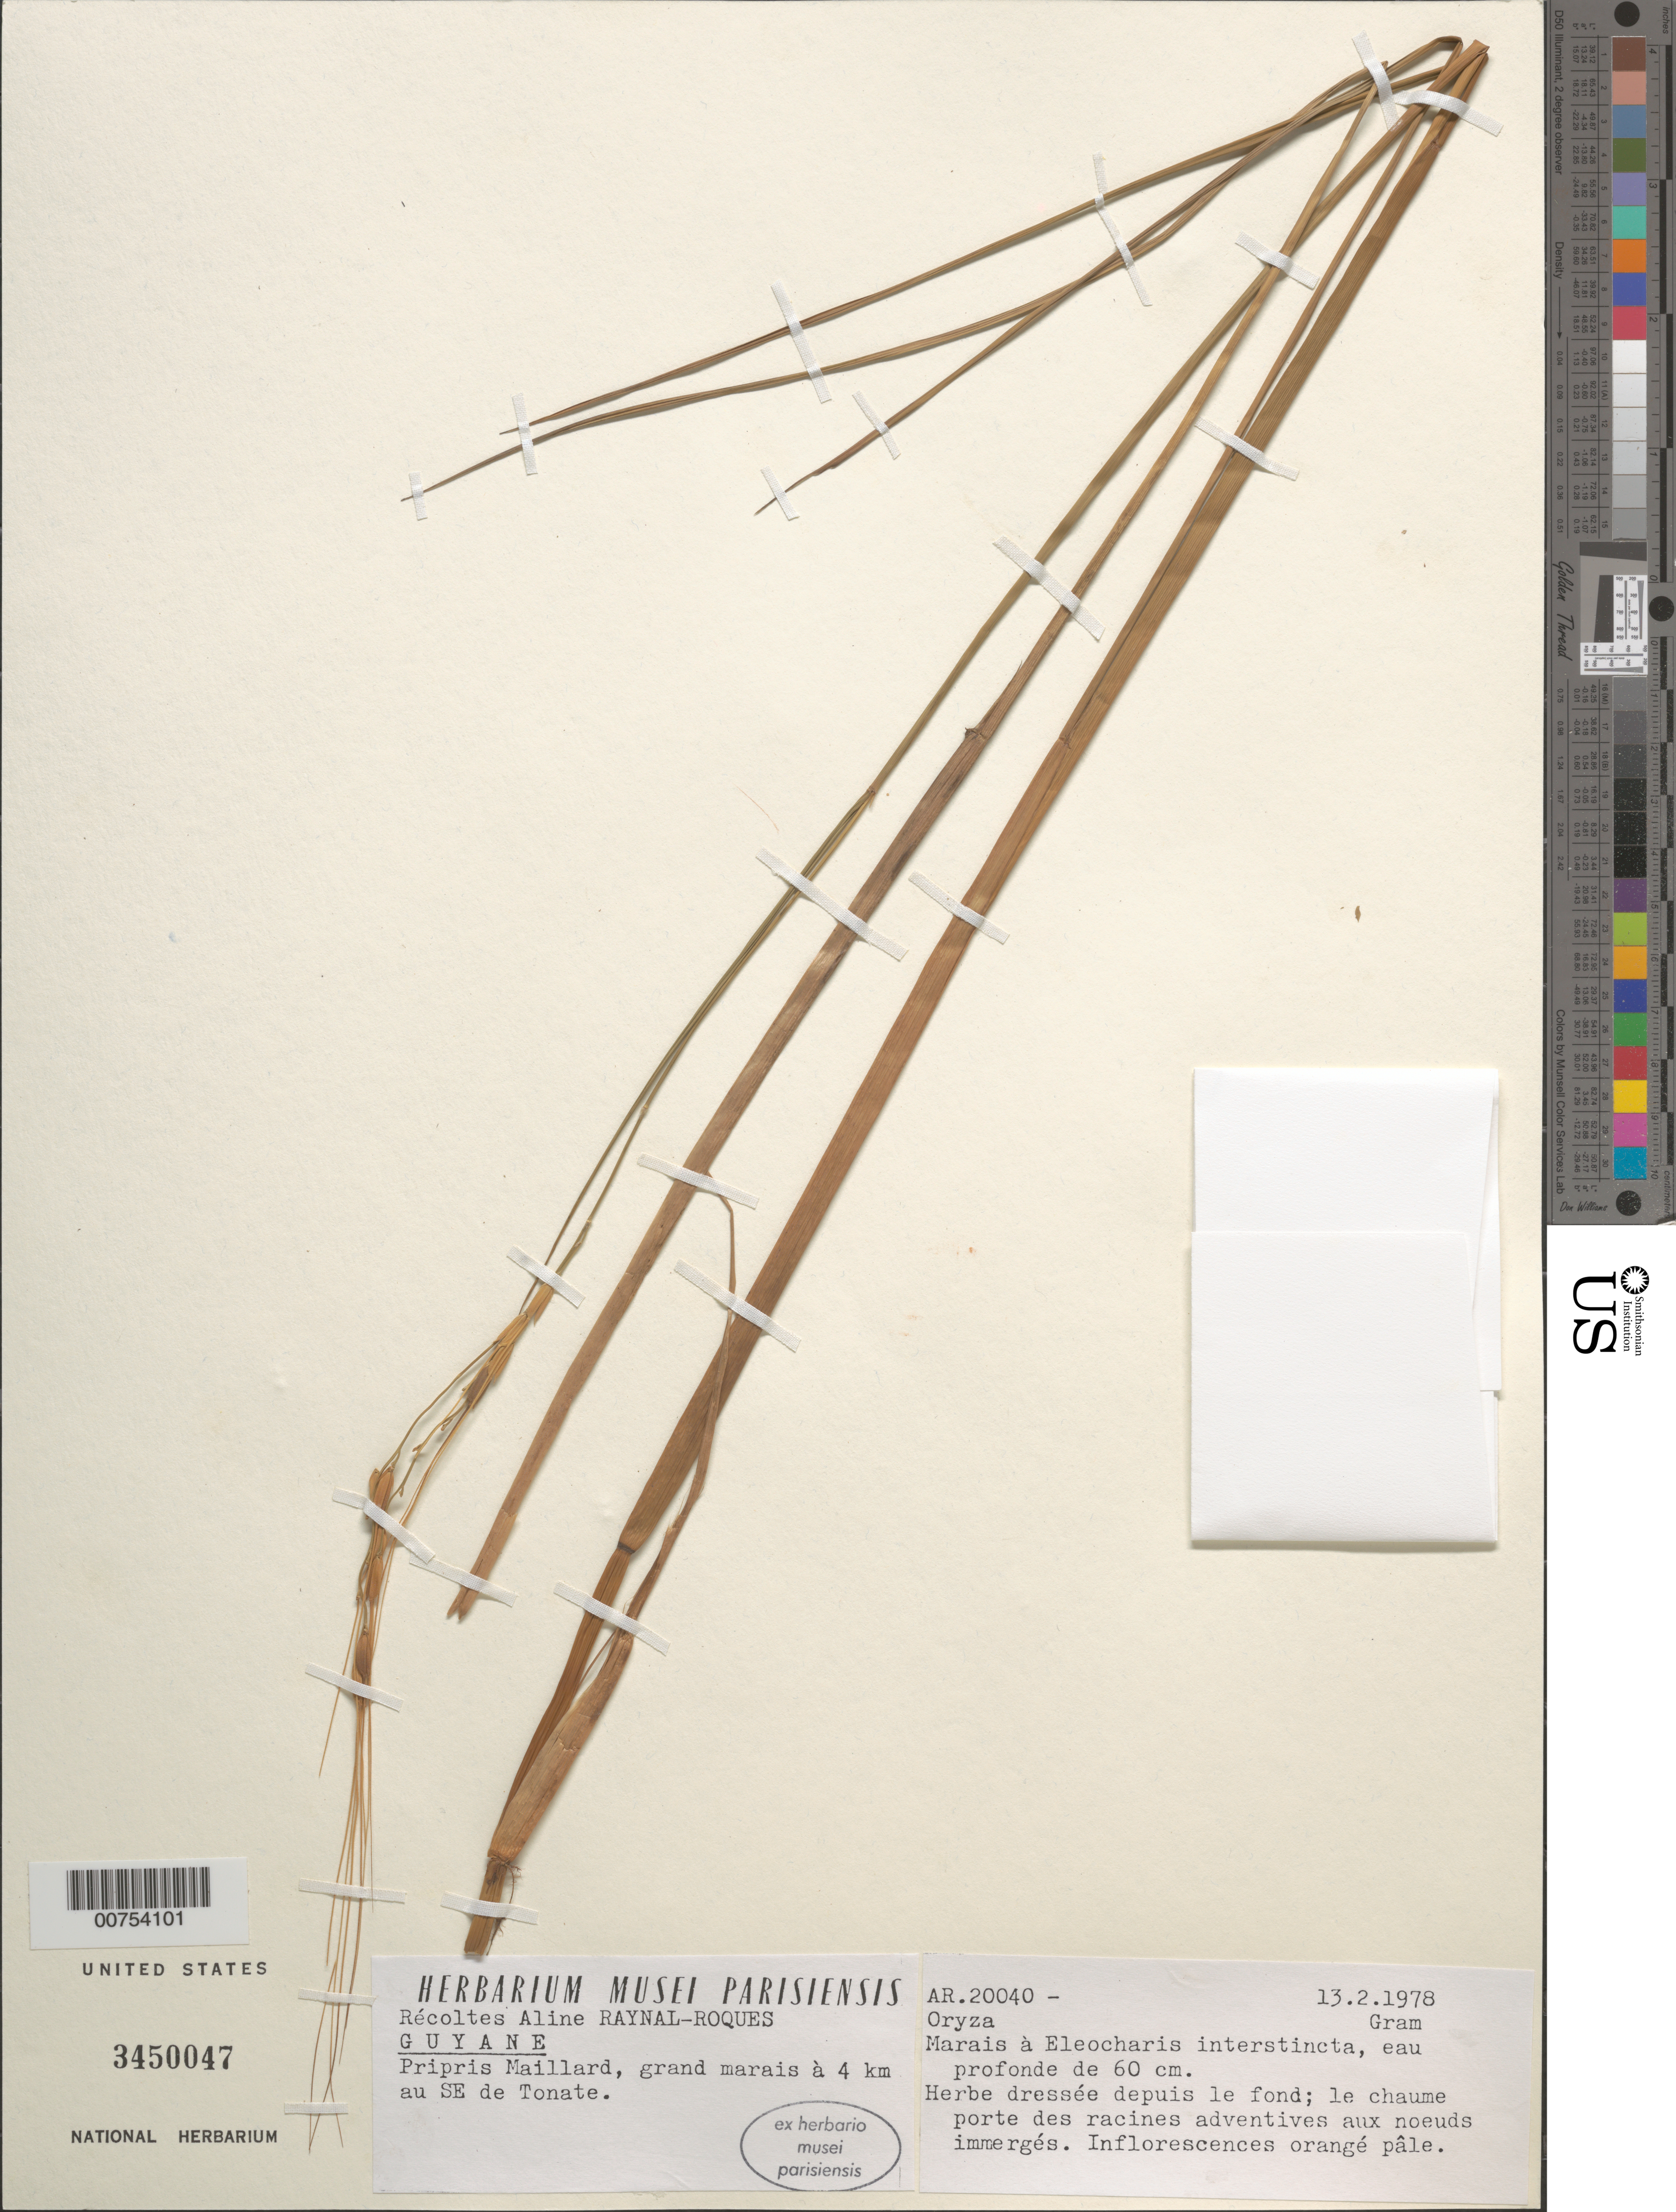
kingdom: Plantae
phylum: Tracheophyta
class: Liliopsida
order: Poales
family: Poaceae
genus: Oryza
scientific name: Oryza sp.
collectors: A. M. Raynal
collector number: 20040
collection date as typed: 13-Feb-78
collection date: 1978-02-13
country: French Guiana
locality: Pripris Maillard, grand marais a 4 km SE de Tonate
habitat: Marsh with Eleocharis interstincta, water to 60 cm deep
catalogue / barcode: US 3450047